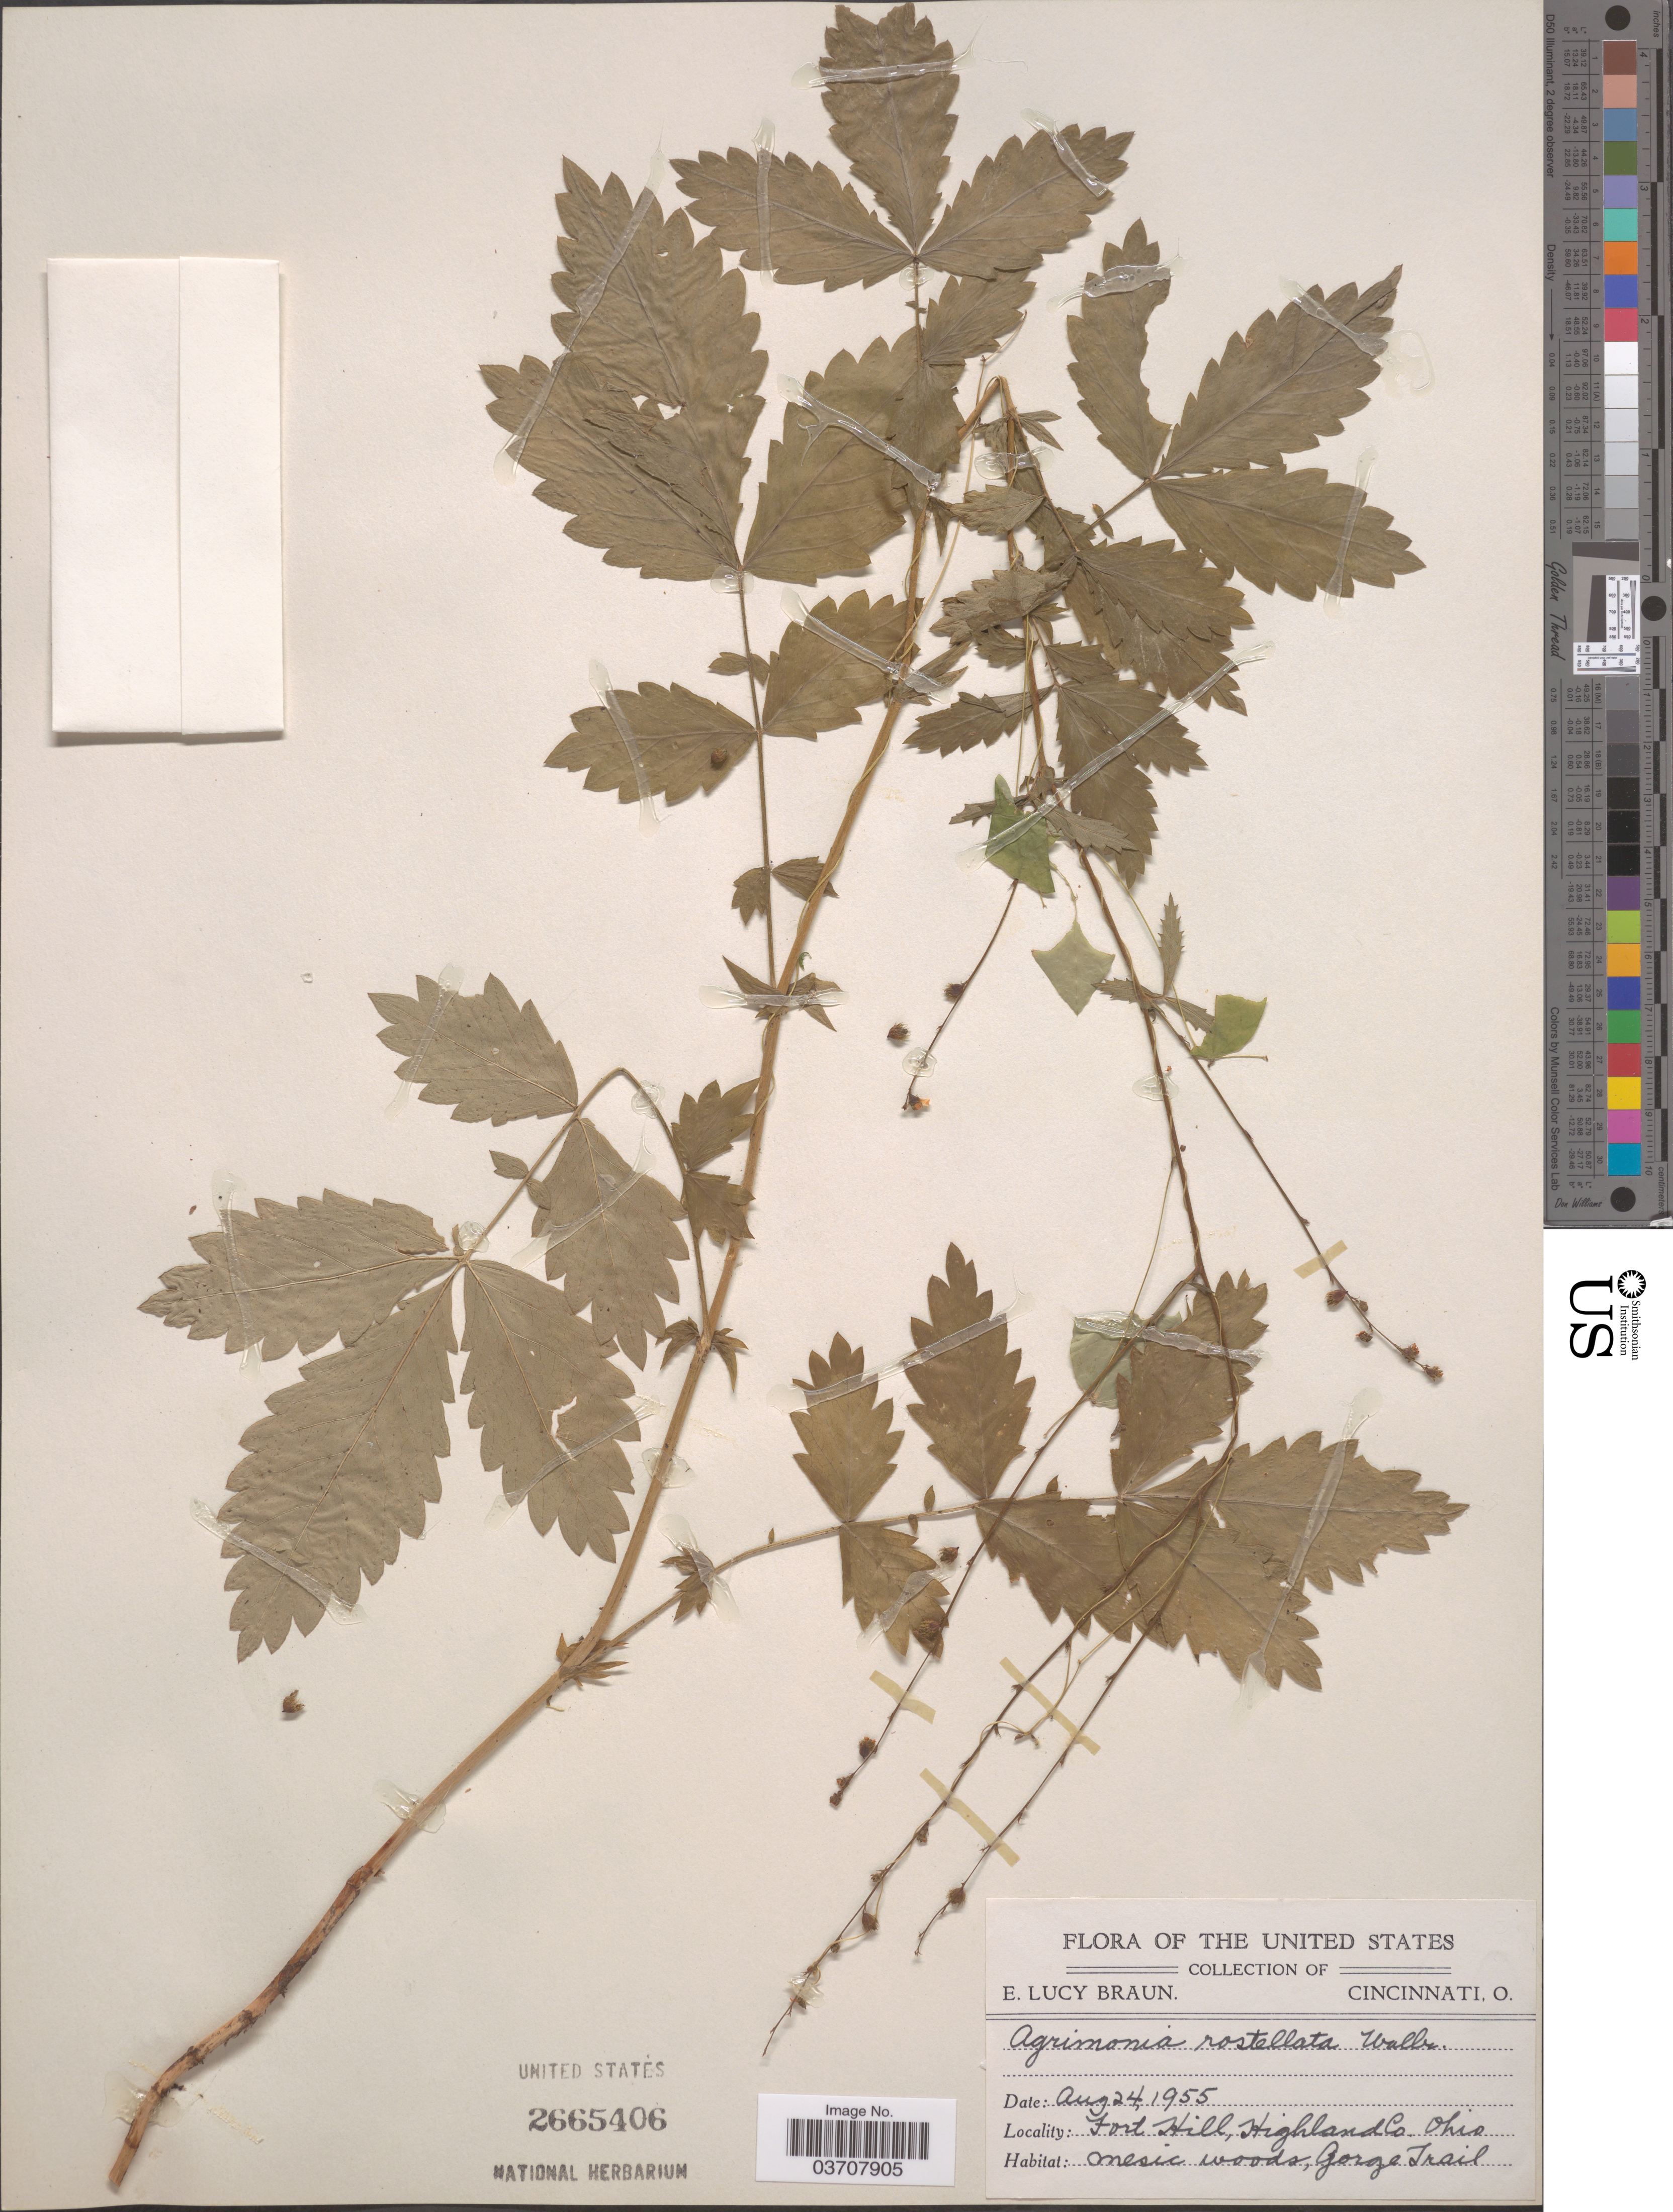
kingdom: Plantae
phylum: Tracheophyta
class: Magnoliopsida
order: Rosales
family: Rosaceae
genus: Agrimonia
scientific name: Agrimonia rostellata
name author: Wallr.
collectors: E. L. Braun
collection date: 1955-08-24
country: United States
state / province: Ohio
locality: Fort Hill, Highland Co. Gorge Trail.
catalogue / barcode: US 2665406